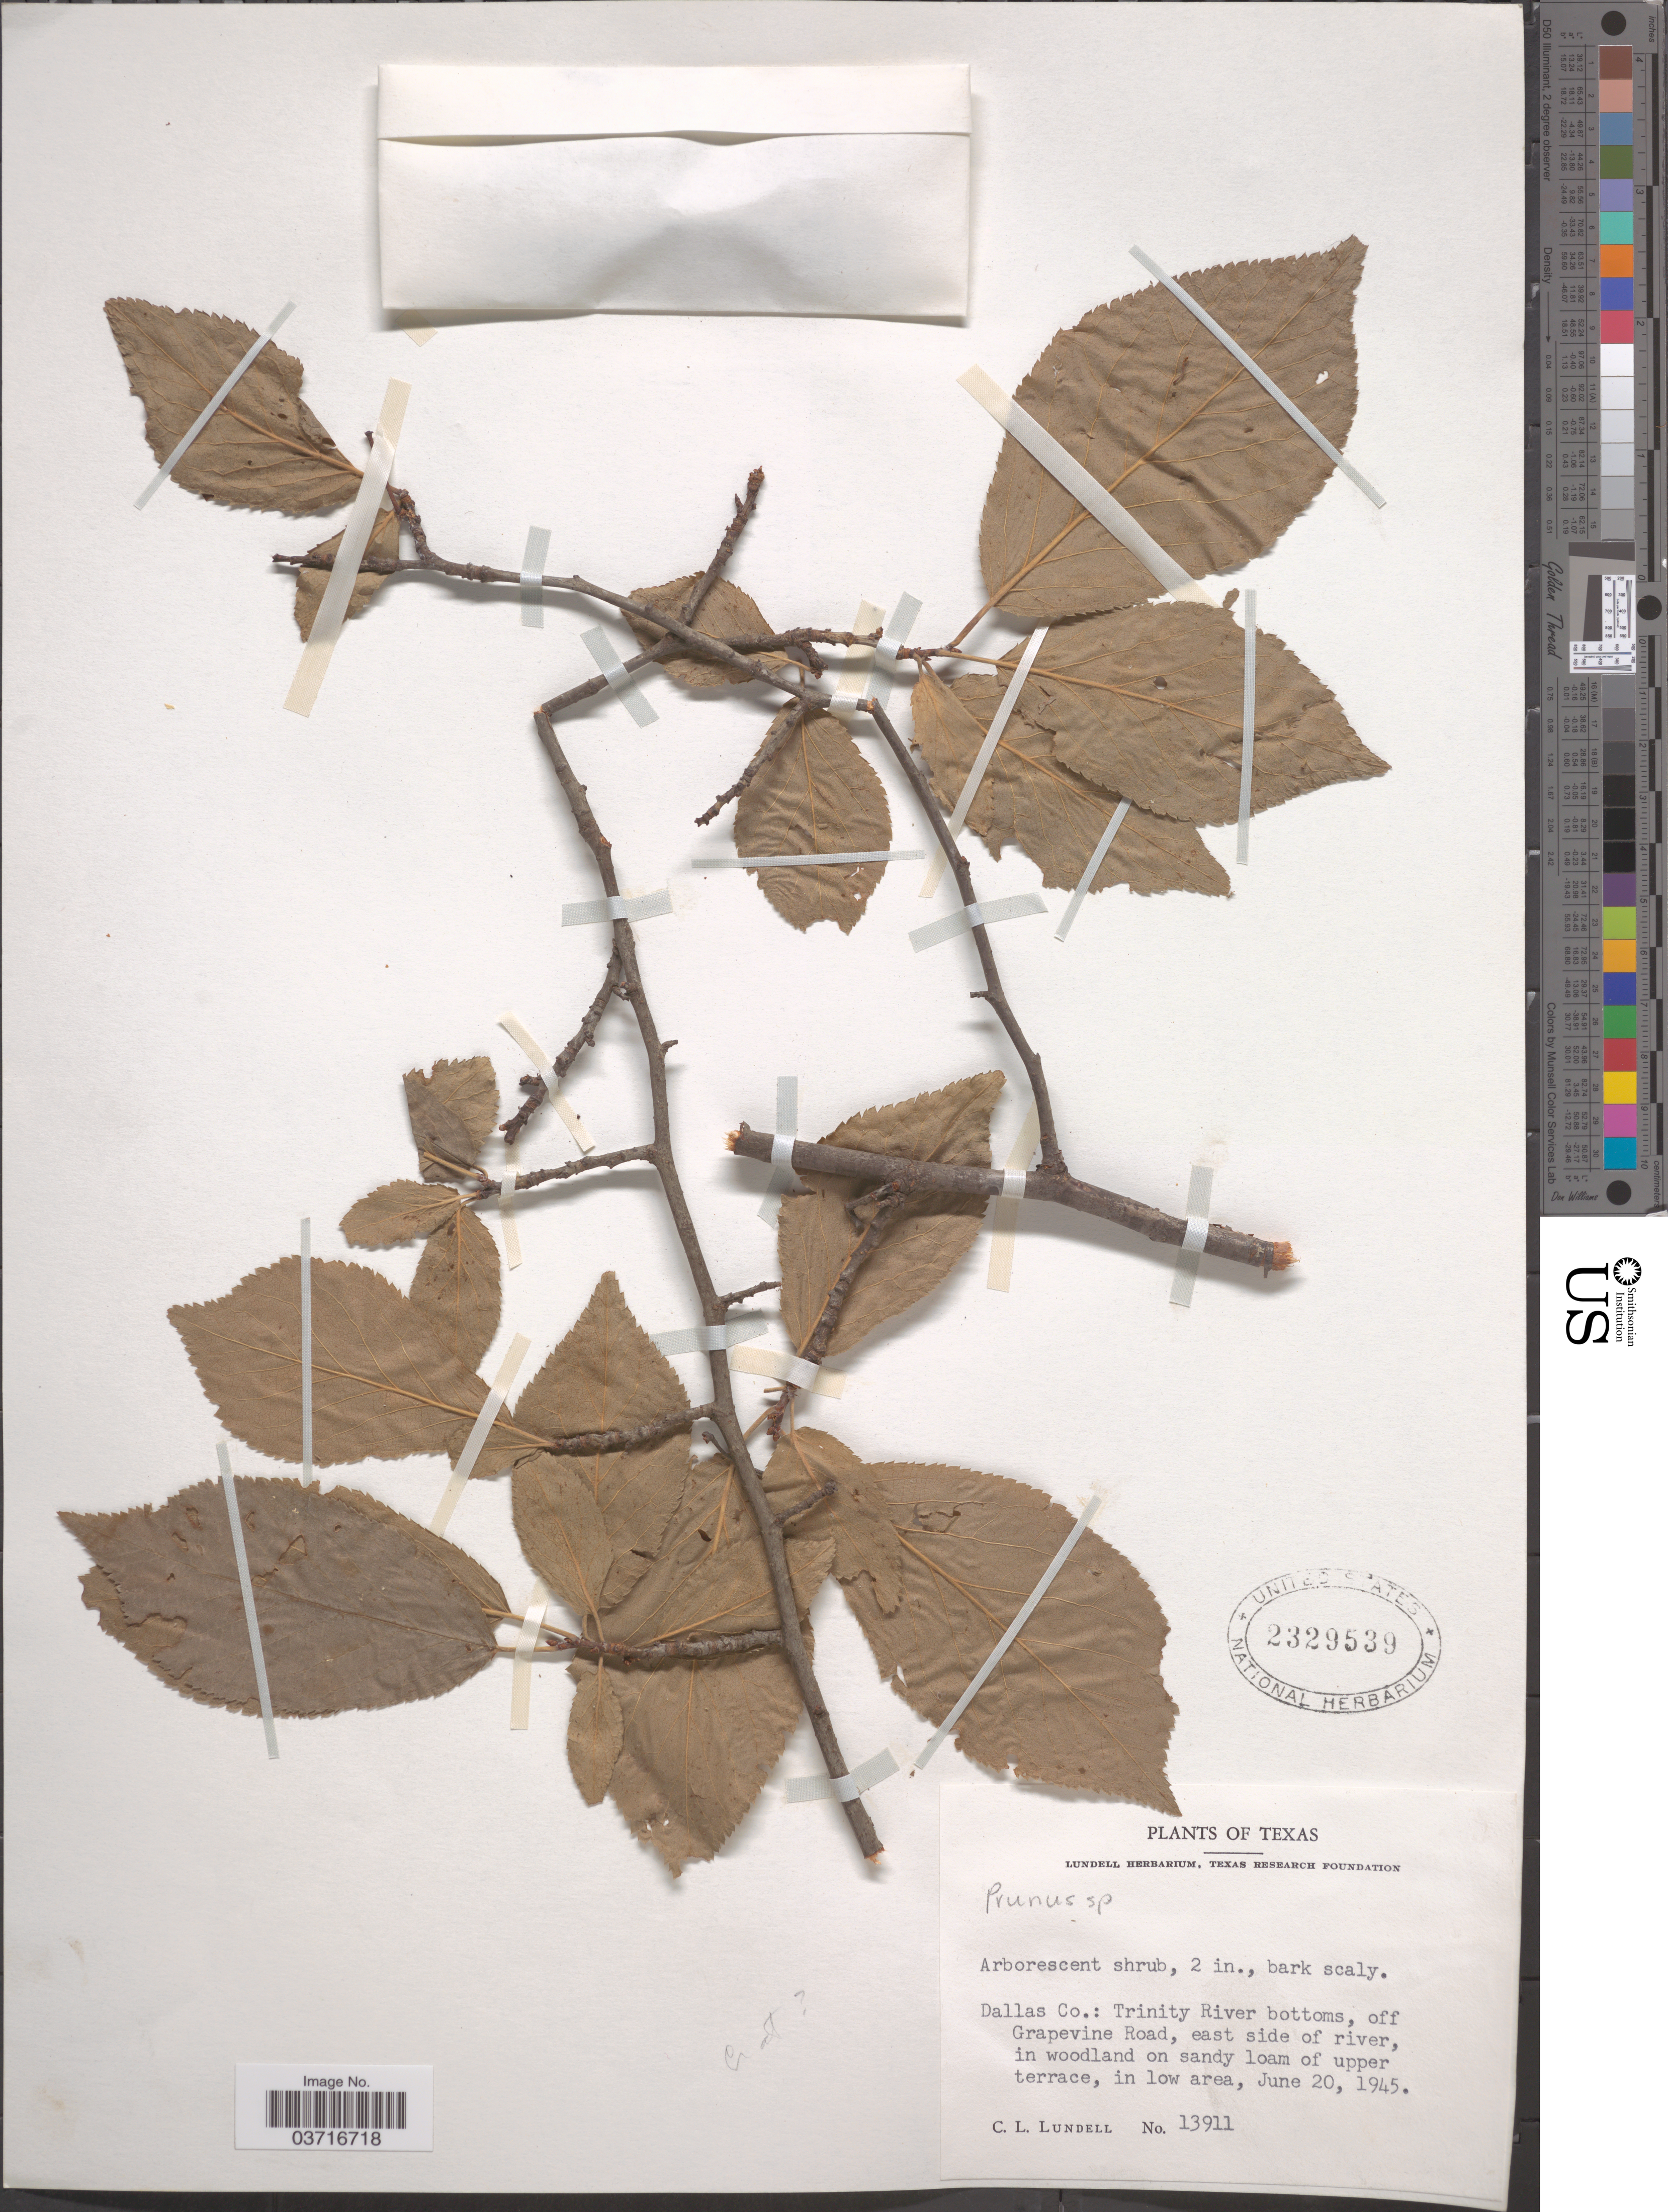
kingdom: Plantae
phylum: Tracheophyta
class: Magnoliopsida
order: Rosales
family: Rosaceae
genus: Prunus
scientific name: Prunus sp.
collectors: C. L. Lundell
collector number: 13911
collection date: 1945-06-20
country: United States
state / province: Texas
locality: Dallas Co.: Trinity River bottoms, off Grapevine Road, east side of river, in woodland.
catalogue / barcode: US 2329539